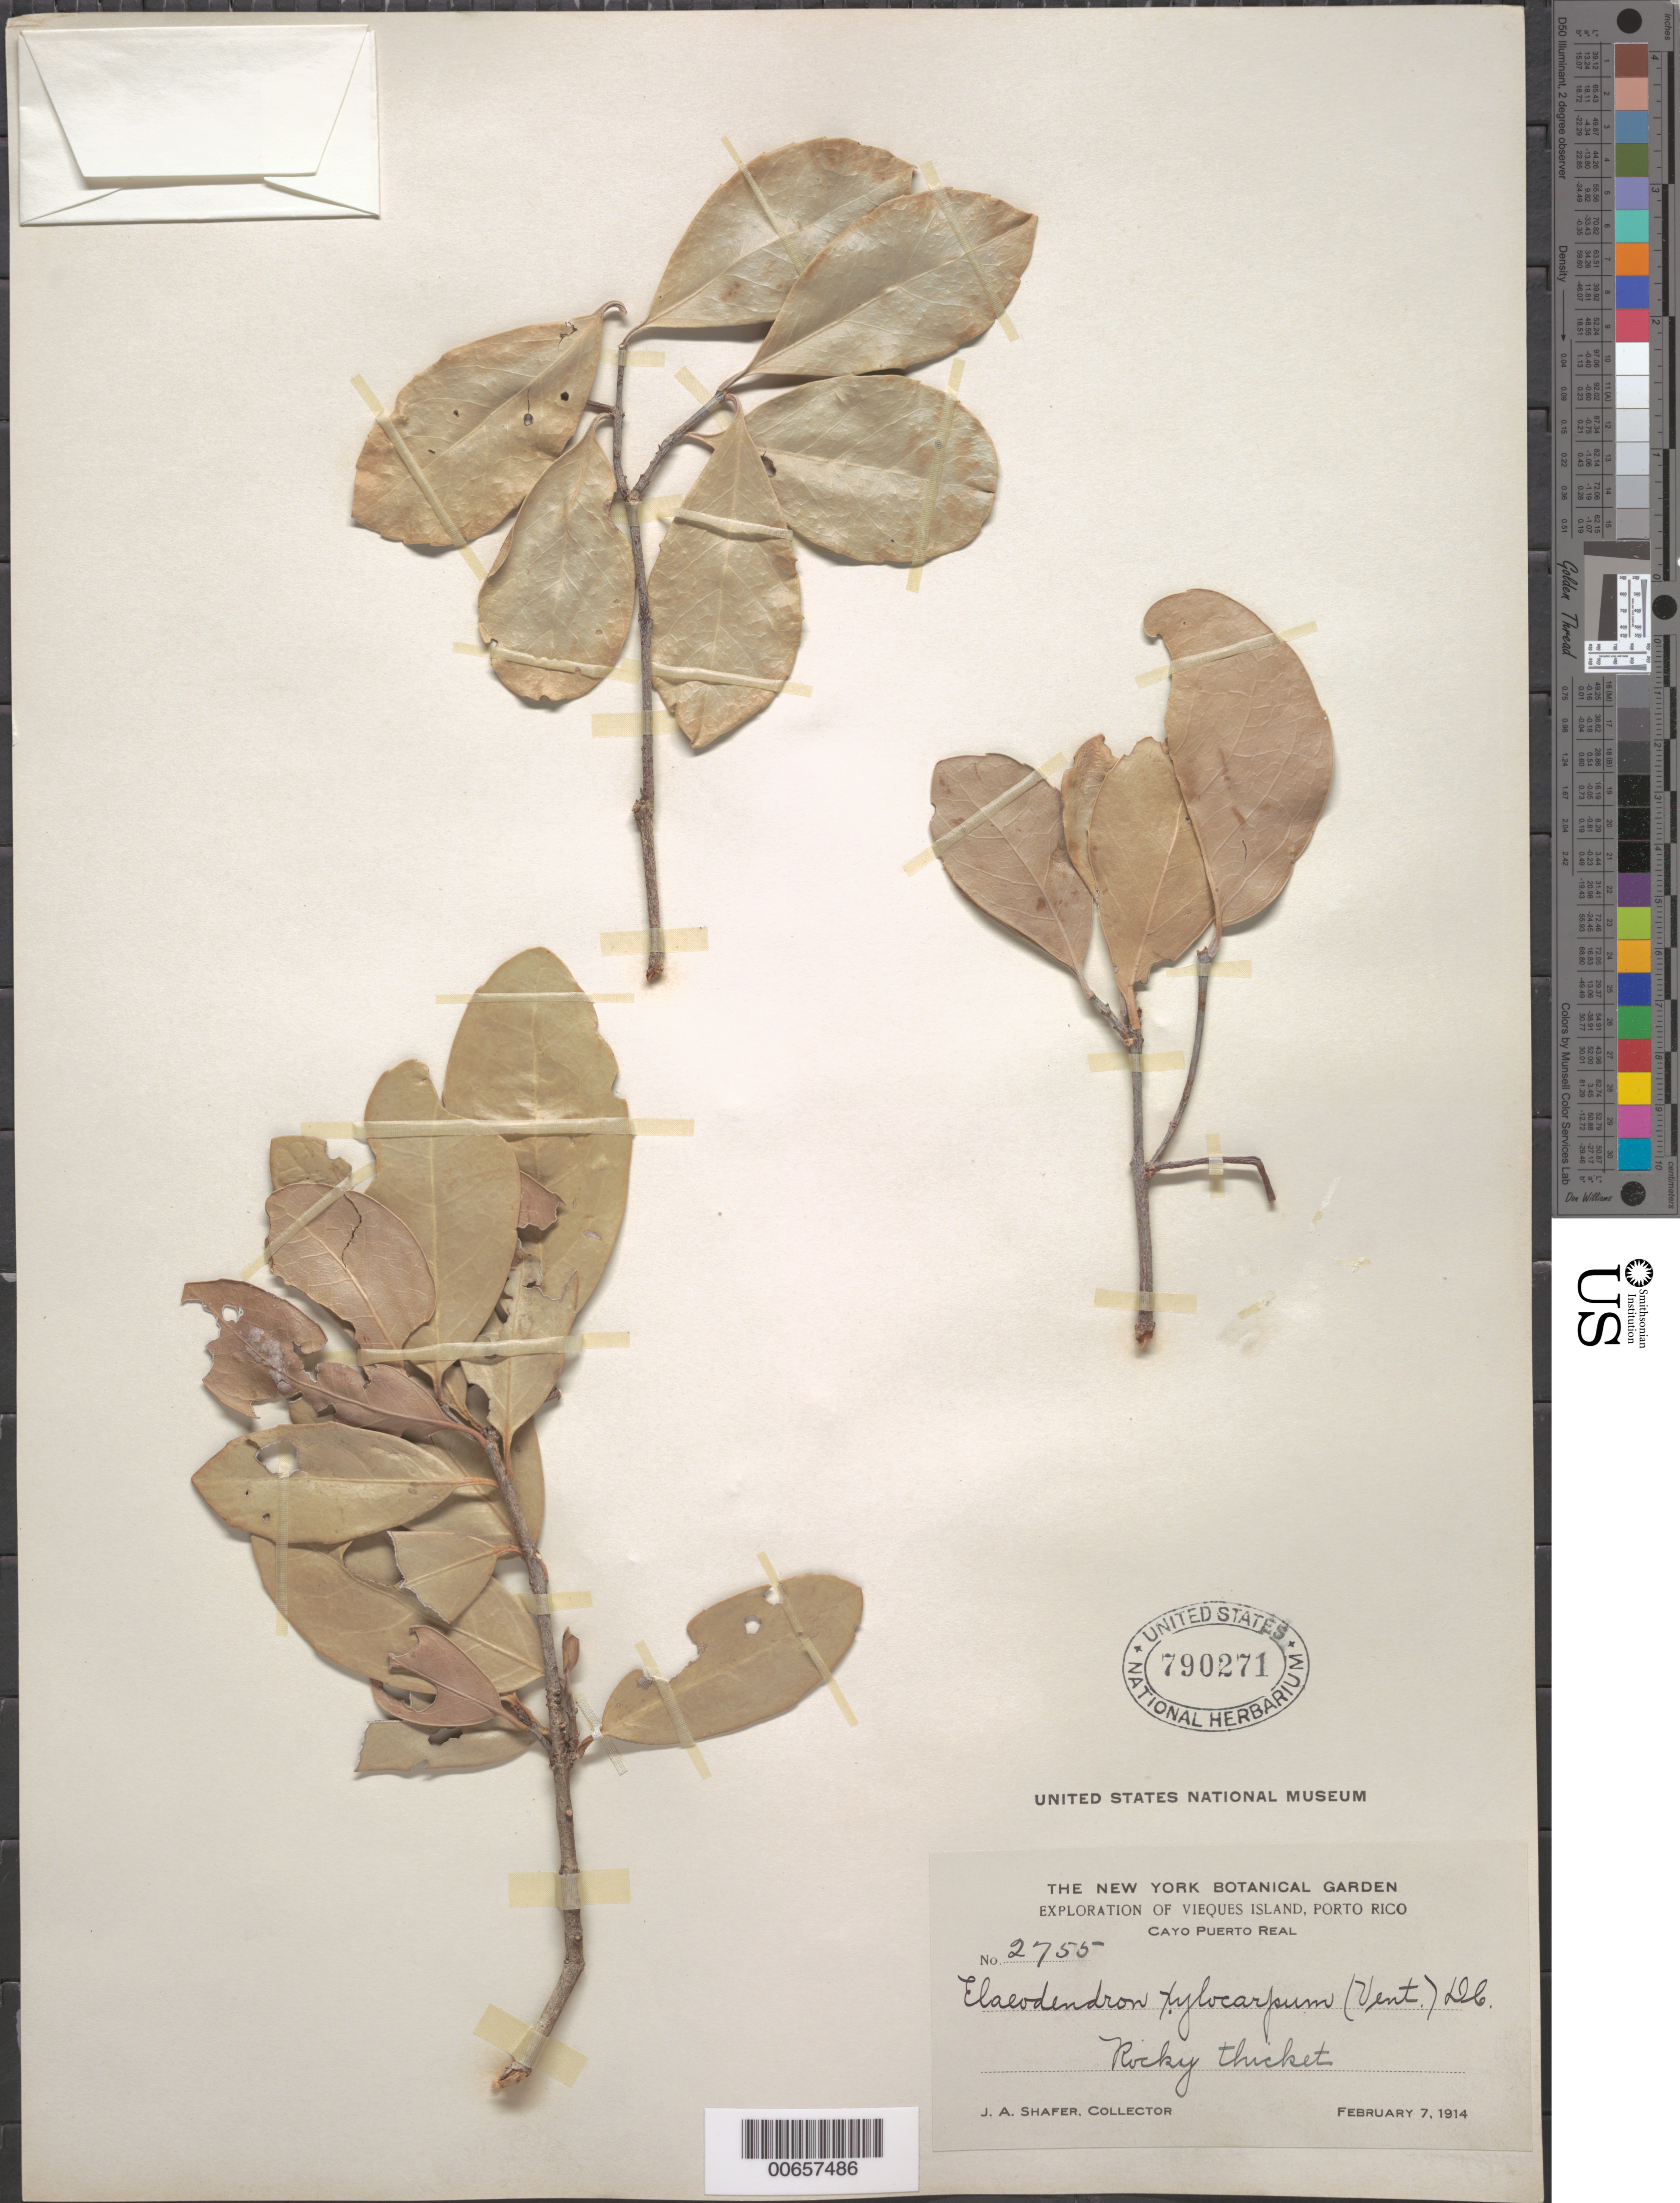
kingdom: Plantae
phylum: Tracheophyta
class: Magnoliopsida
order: Celastrales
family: Celastraceae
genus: Elaeodendron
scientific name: Elaeodendron xylocarpum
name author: (Vent.) DC.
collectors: J. A. Shafer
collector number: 2755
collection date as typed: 07 Feb 1914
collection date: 1914-02-07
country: Puerto Rico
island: Vieques I.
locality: Cayo Puerto Real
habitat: Rocky thicket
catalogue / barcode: US 790271